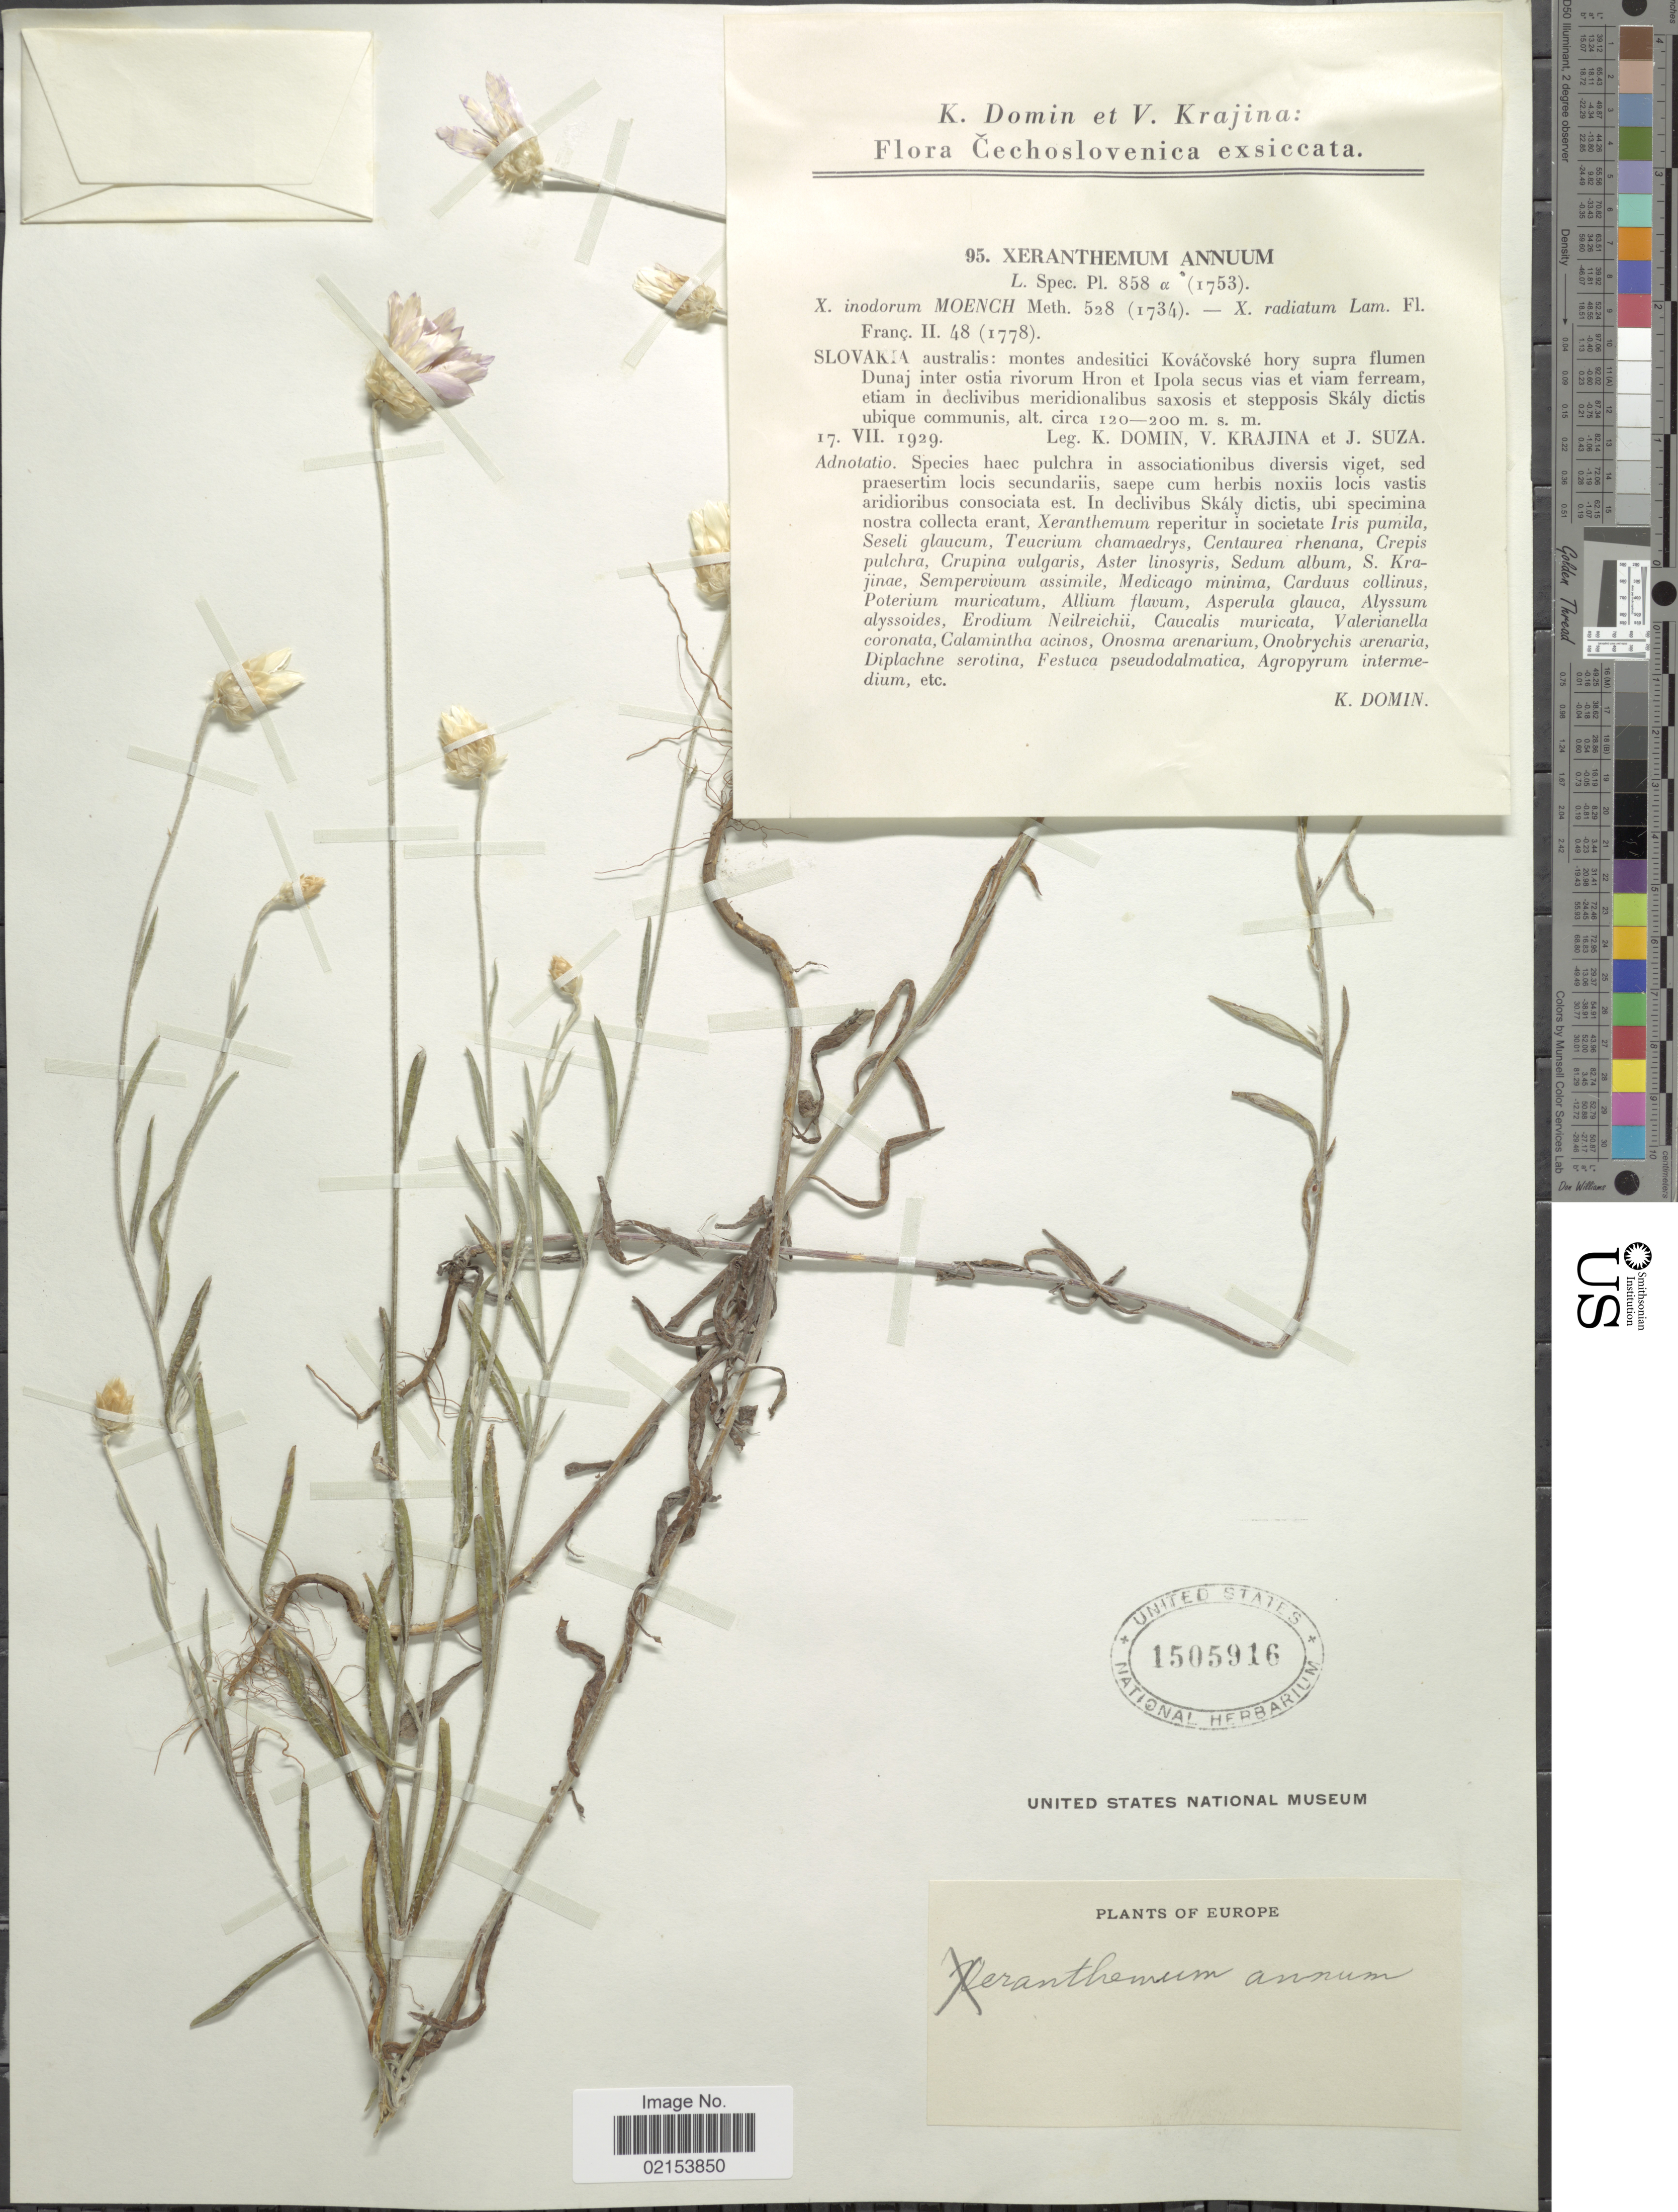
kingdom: Plantae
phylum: Tracheophyta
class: Magnoliopsida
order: Asterales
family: Asteraceae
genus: Xeranthemum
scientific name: Xeranthemum annuum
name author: L.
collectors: K. Domin, V. Krajina & J. Suza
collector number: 95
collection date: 1929-07-17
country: Slovakia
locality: Andesitici Kovacovske hory supra flumen Dunaj inte rostia rivorum Hron et Ipola secus vias et viam ferream, et stepposis Skaly dictis ubique communis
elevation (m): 120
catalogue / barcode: US 1505916